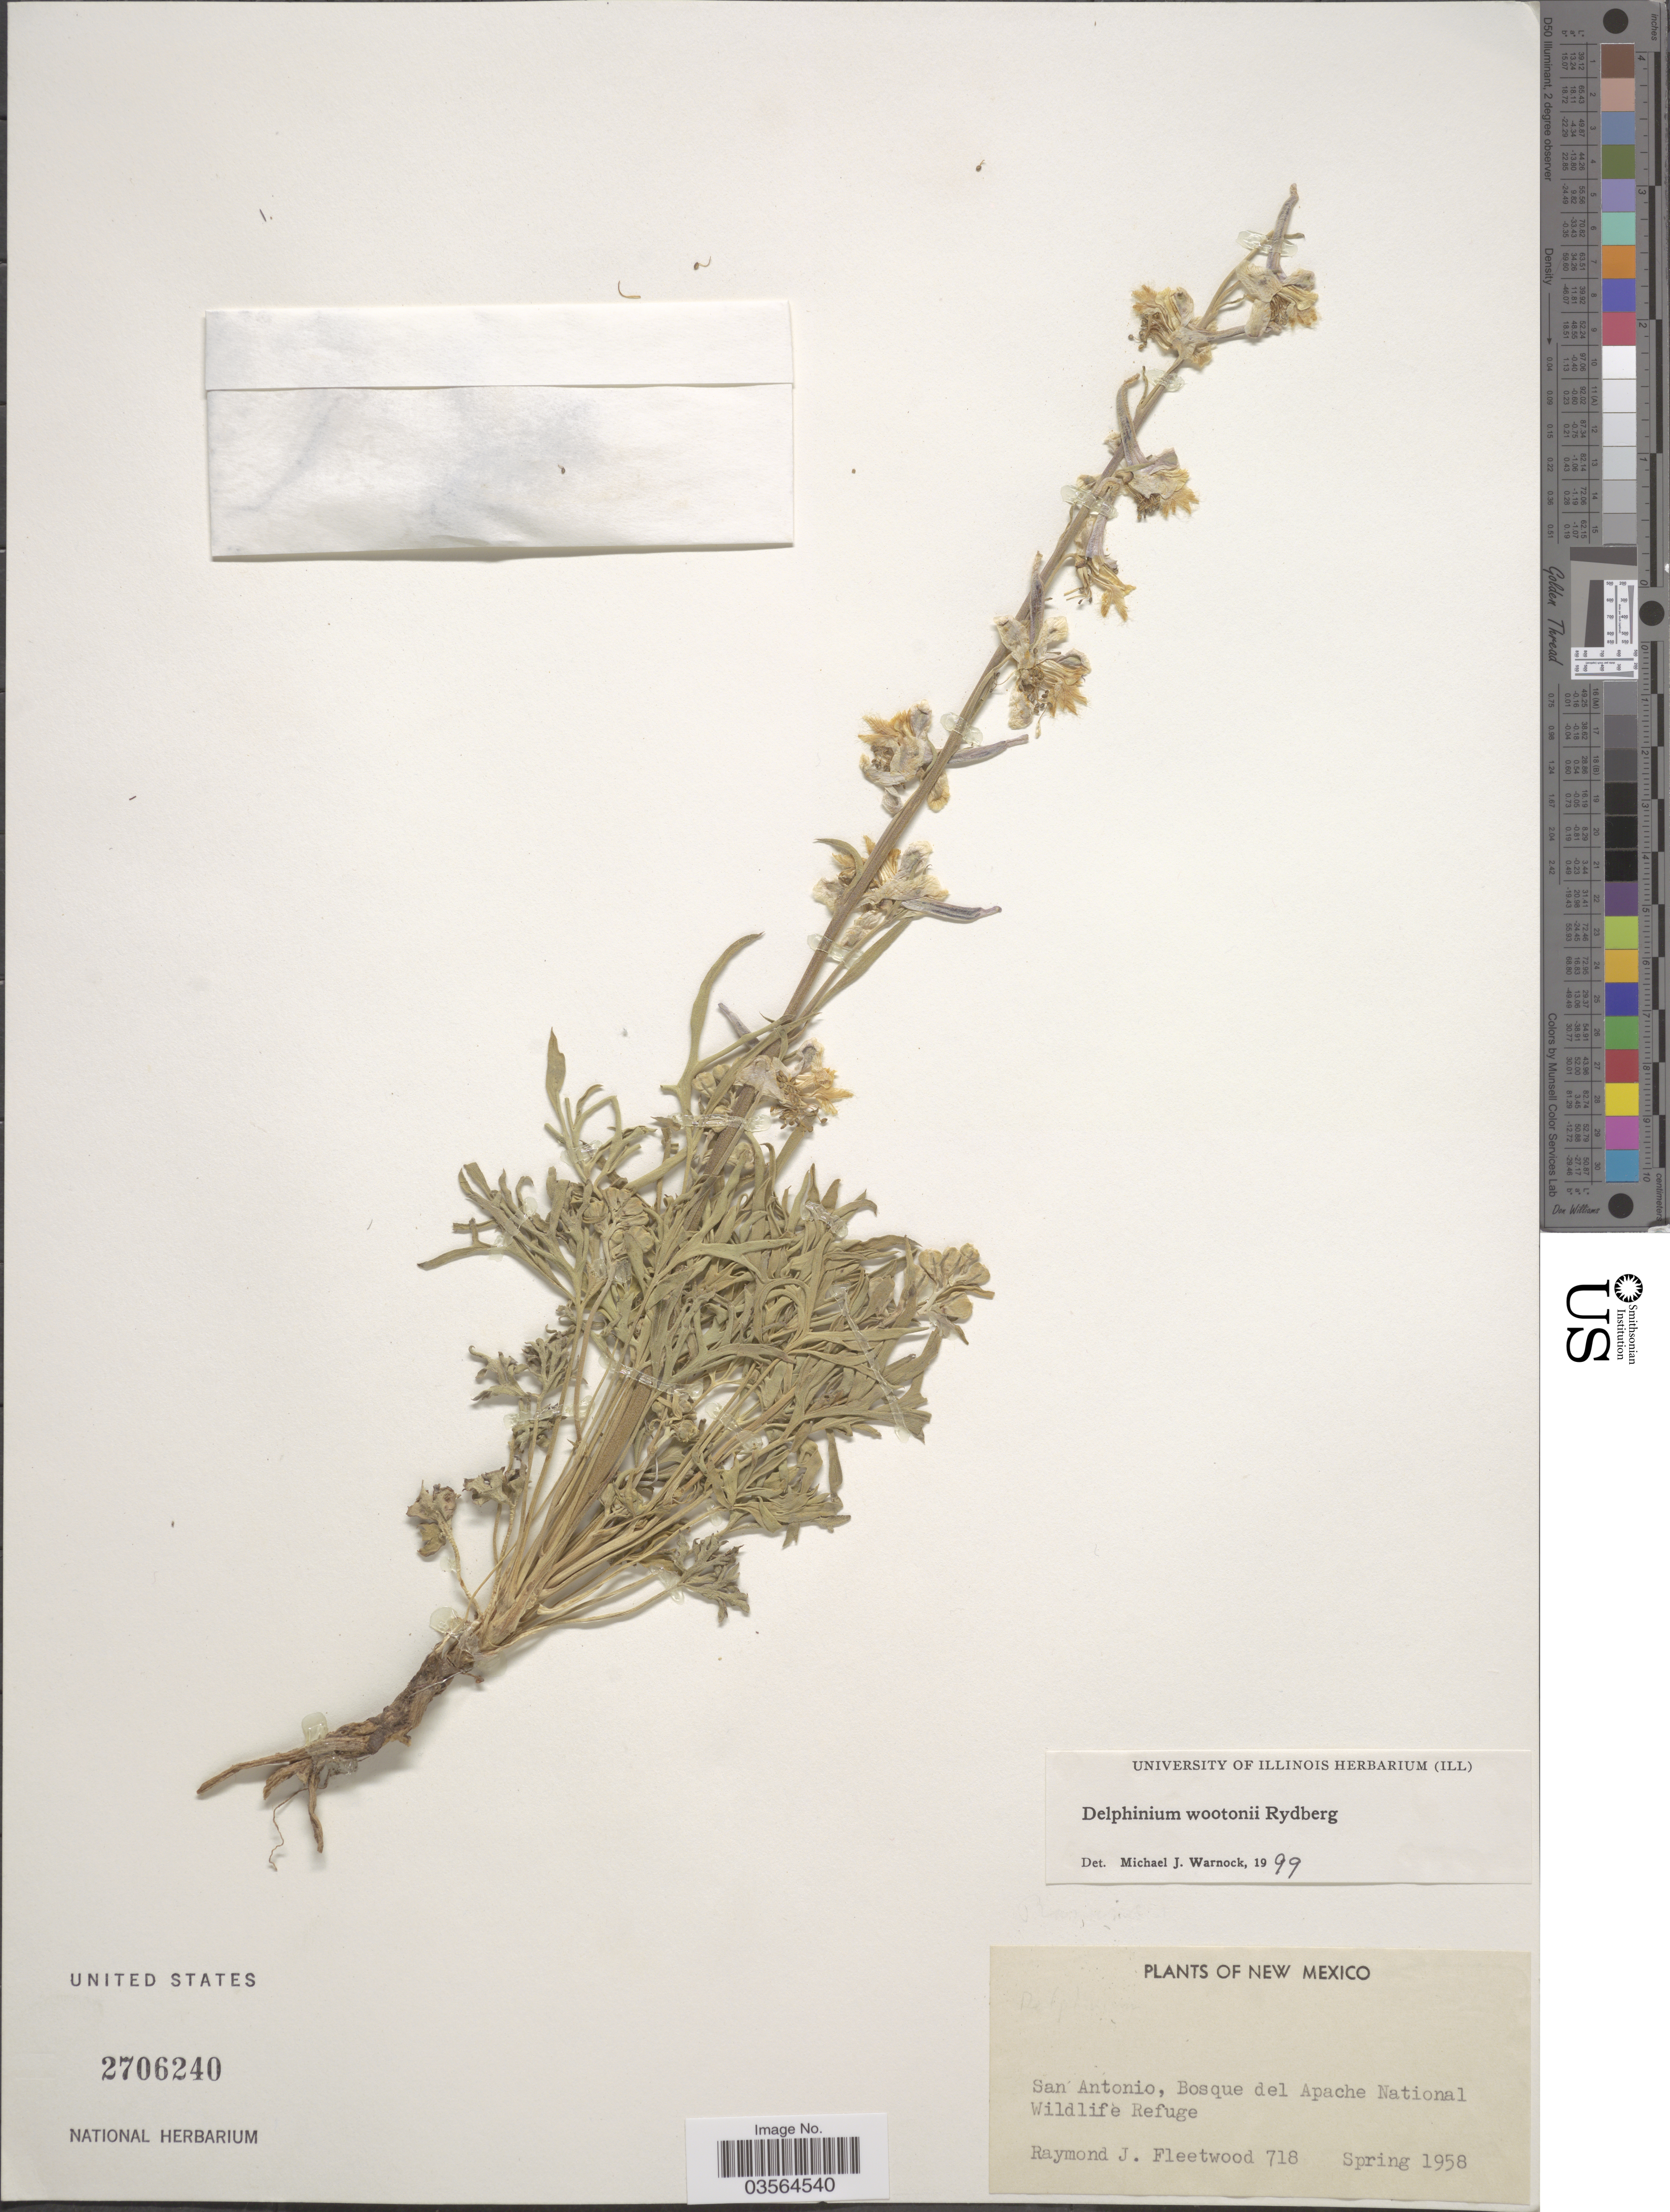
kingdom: Plantae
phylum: Tracheophyta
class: Magnoliopsida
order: Ranunculales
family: Ranunculaceae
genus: Delphinium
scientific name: Delphinium wootonii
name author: Rydb.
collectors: R. J. Fleetwood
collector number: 718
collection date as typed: Spring 1958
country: United States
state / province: New Mexico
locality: San Antonio, Bosque del Apache National Wildlife Refuge.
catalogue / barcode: US 2706240